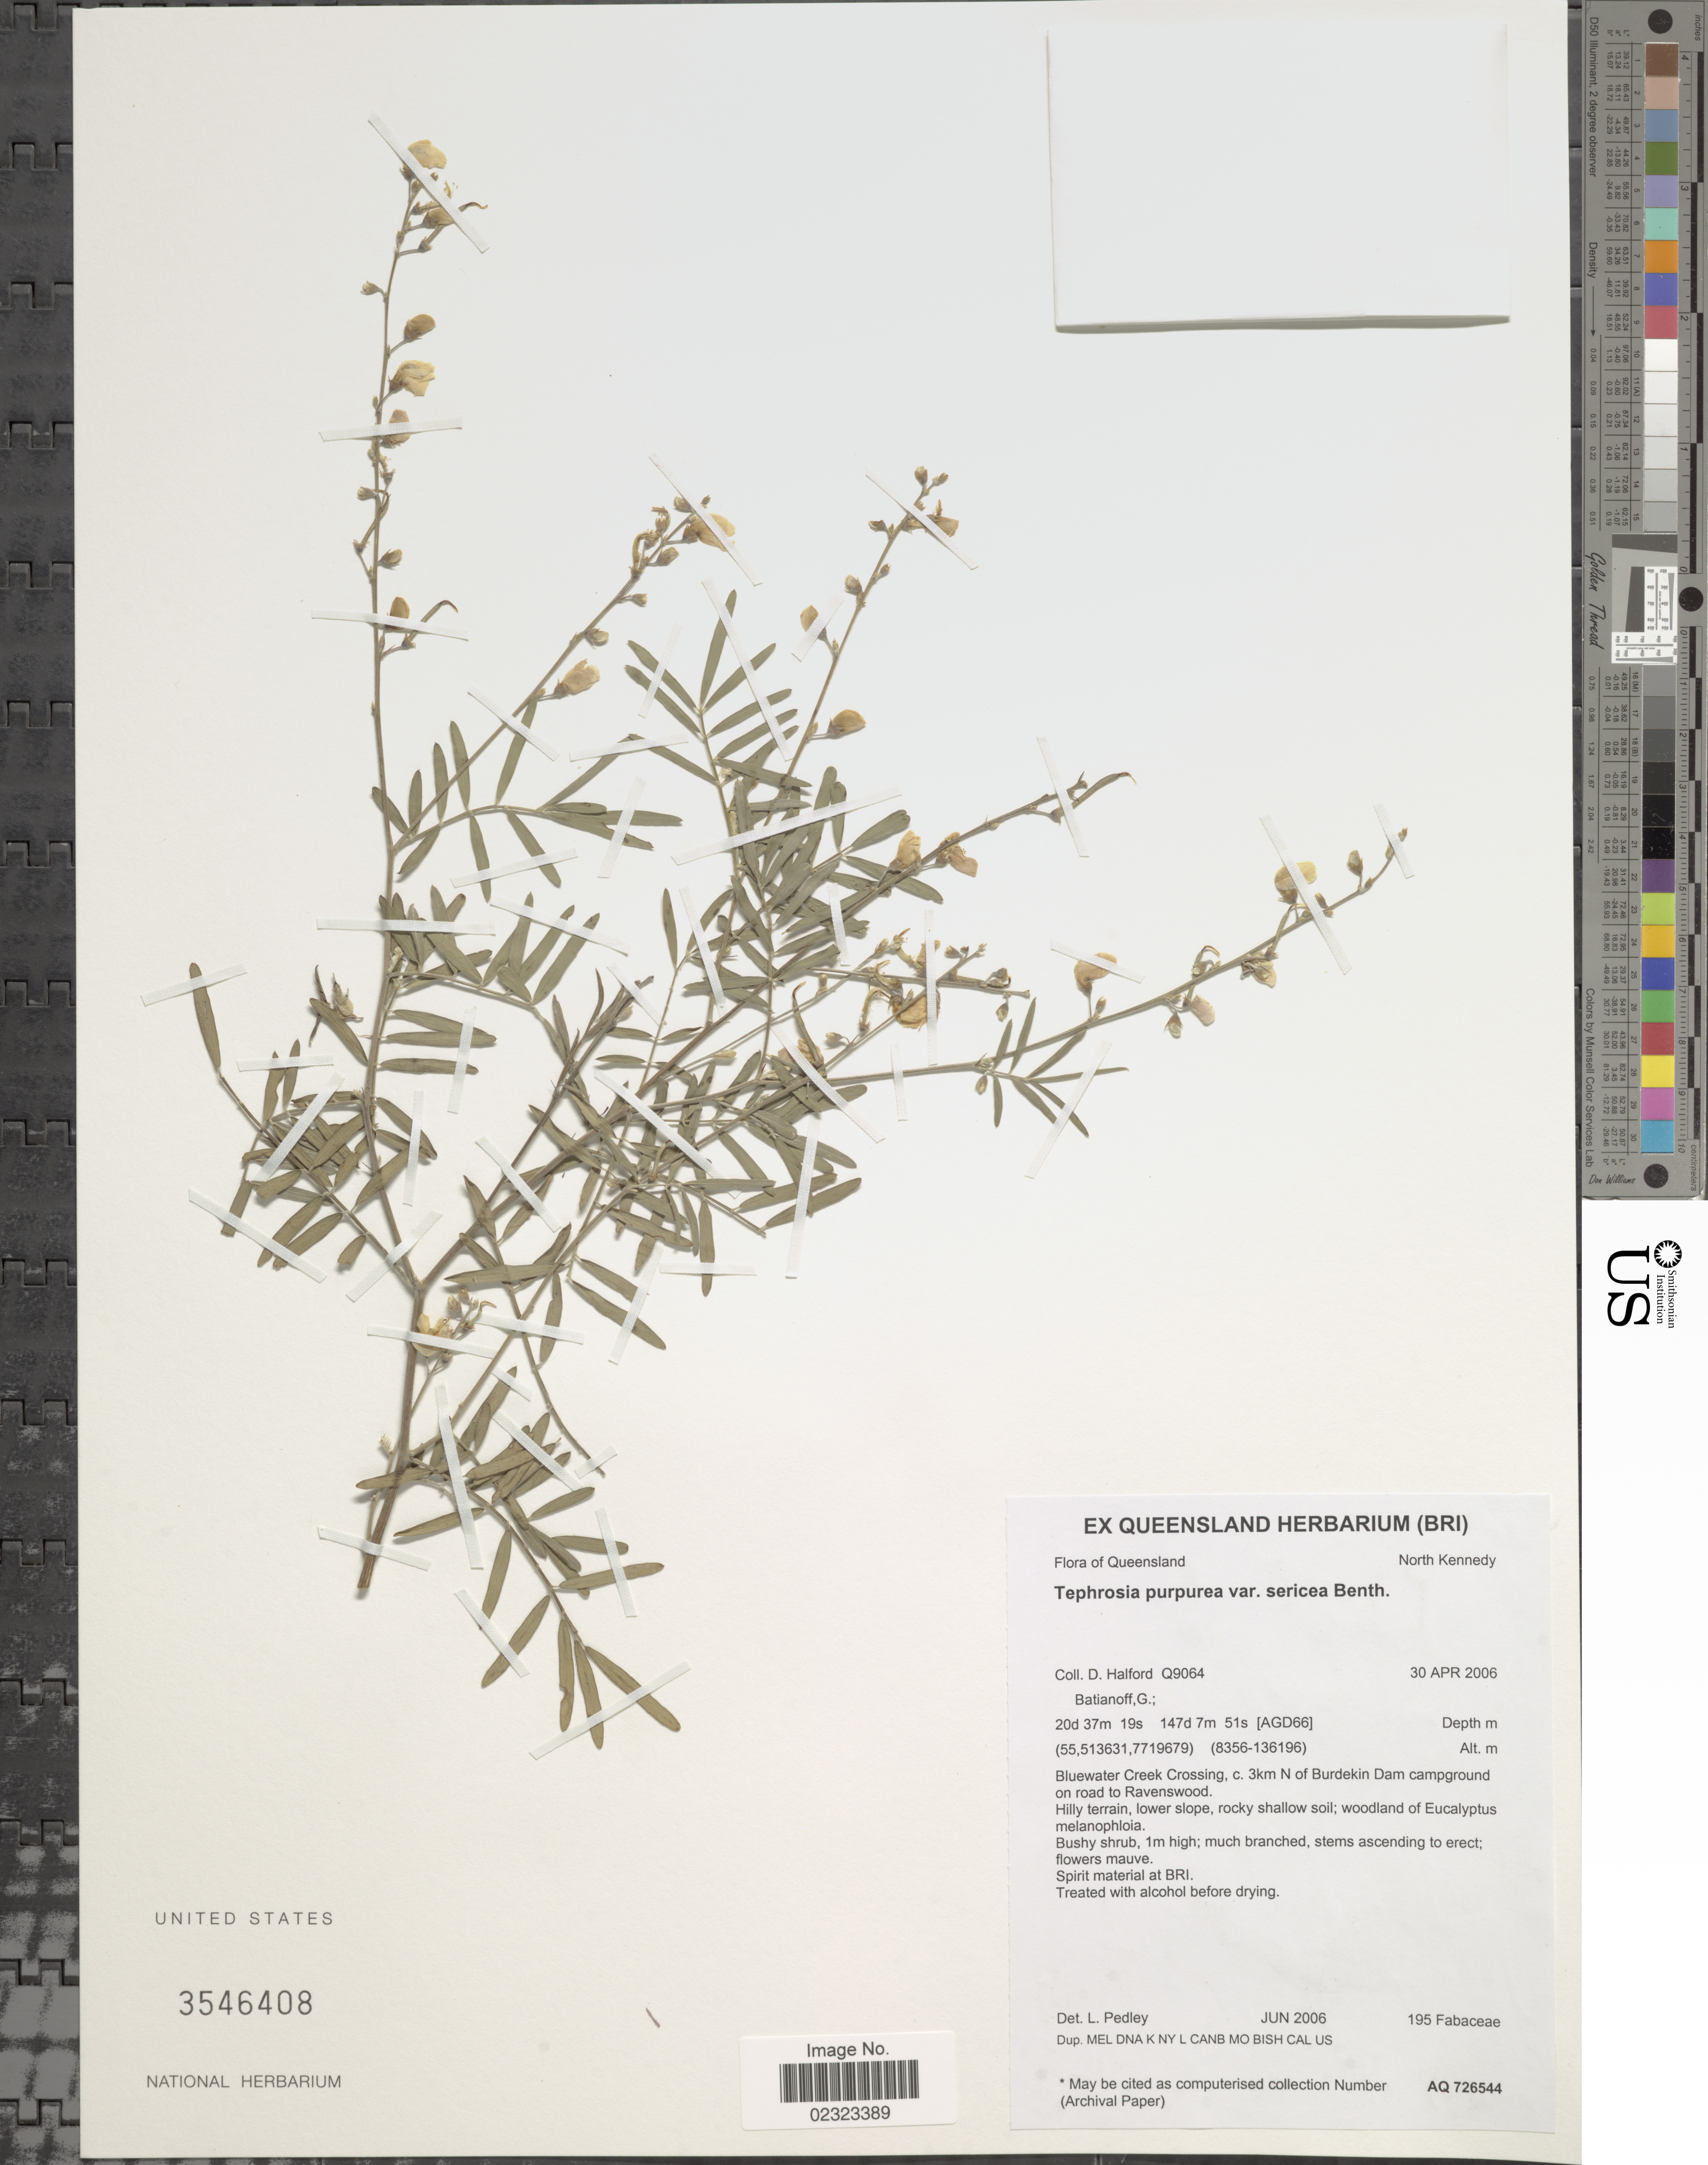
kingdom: Plantae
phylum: Tracheophyta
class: Magnoliopsida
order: Fabales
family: Fabaceae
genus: Tephrosia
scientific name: Tephrosia purpurea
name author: (L.) Pers.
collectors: D. A. Halford & G. Batianoff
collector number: Q9064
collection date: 2006-04-30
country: Australia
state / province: Queensland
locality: North Kennedy, Bluewater Creek Crossing, c. 3 km N of Burdekin Dam campground on road to Ravenswood, hilly terrain, lower slope.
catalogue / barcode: US 3546408